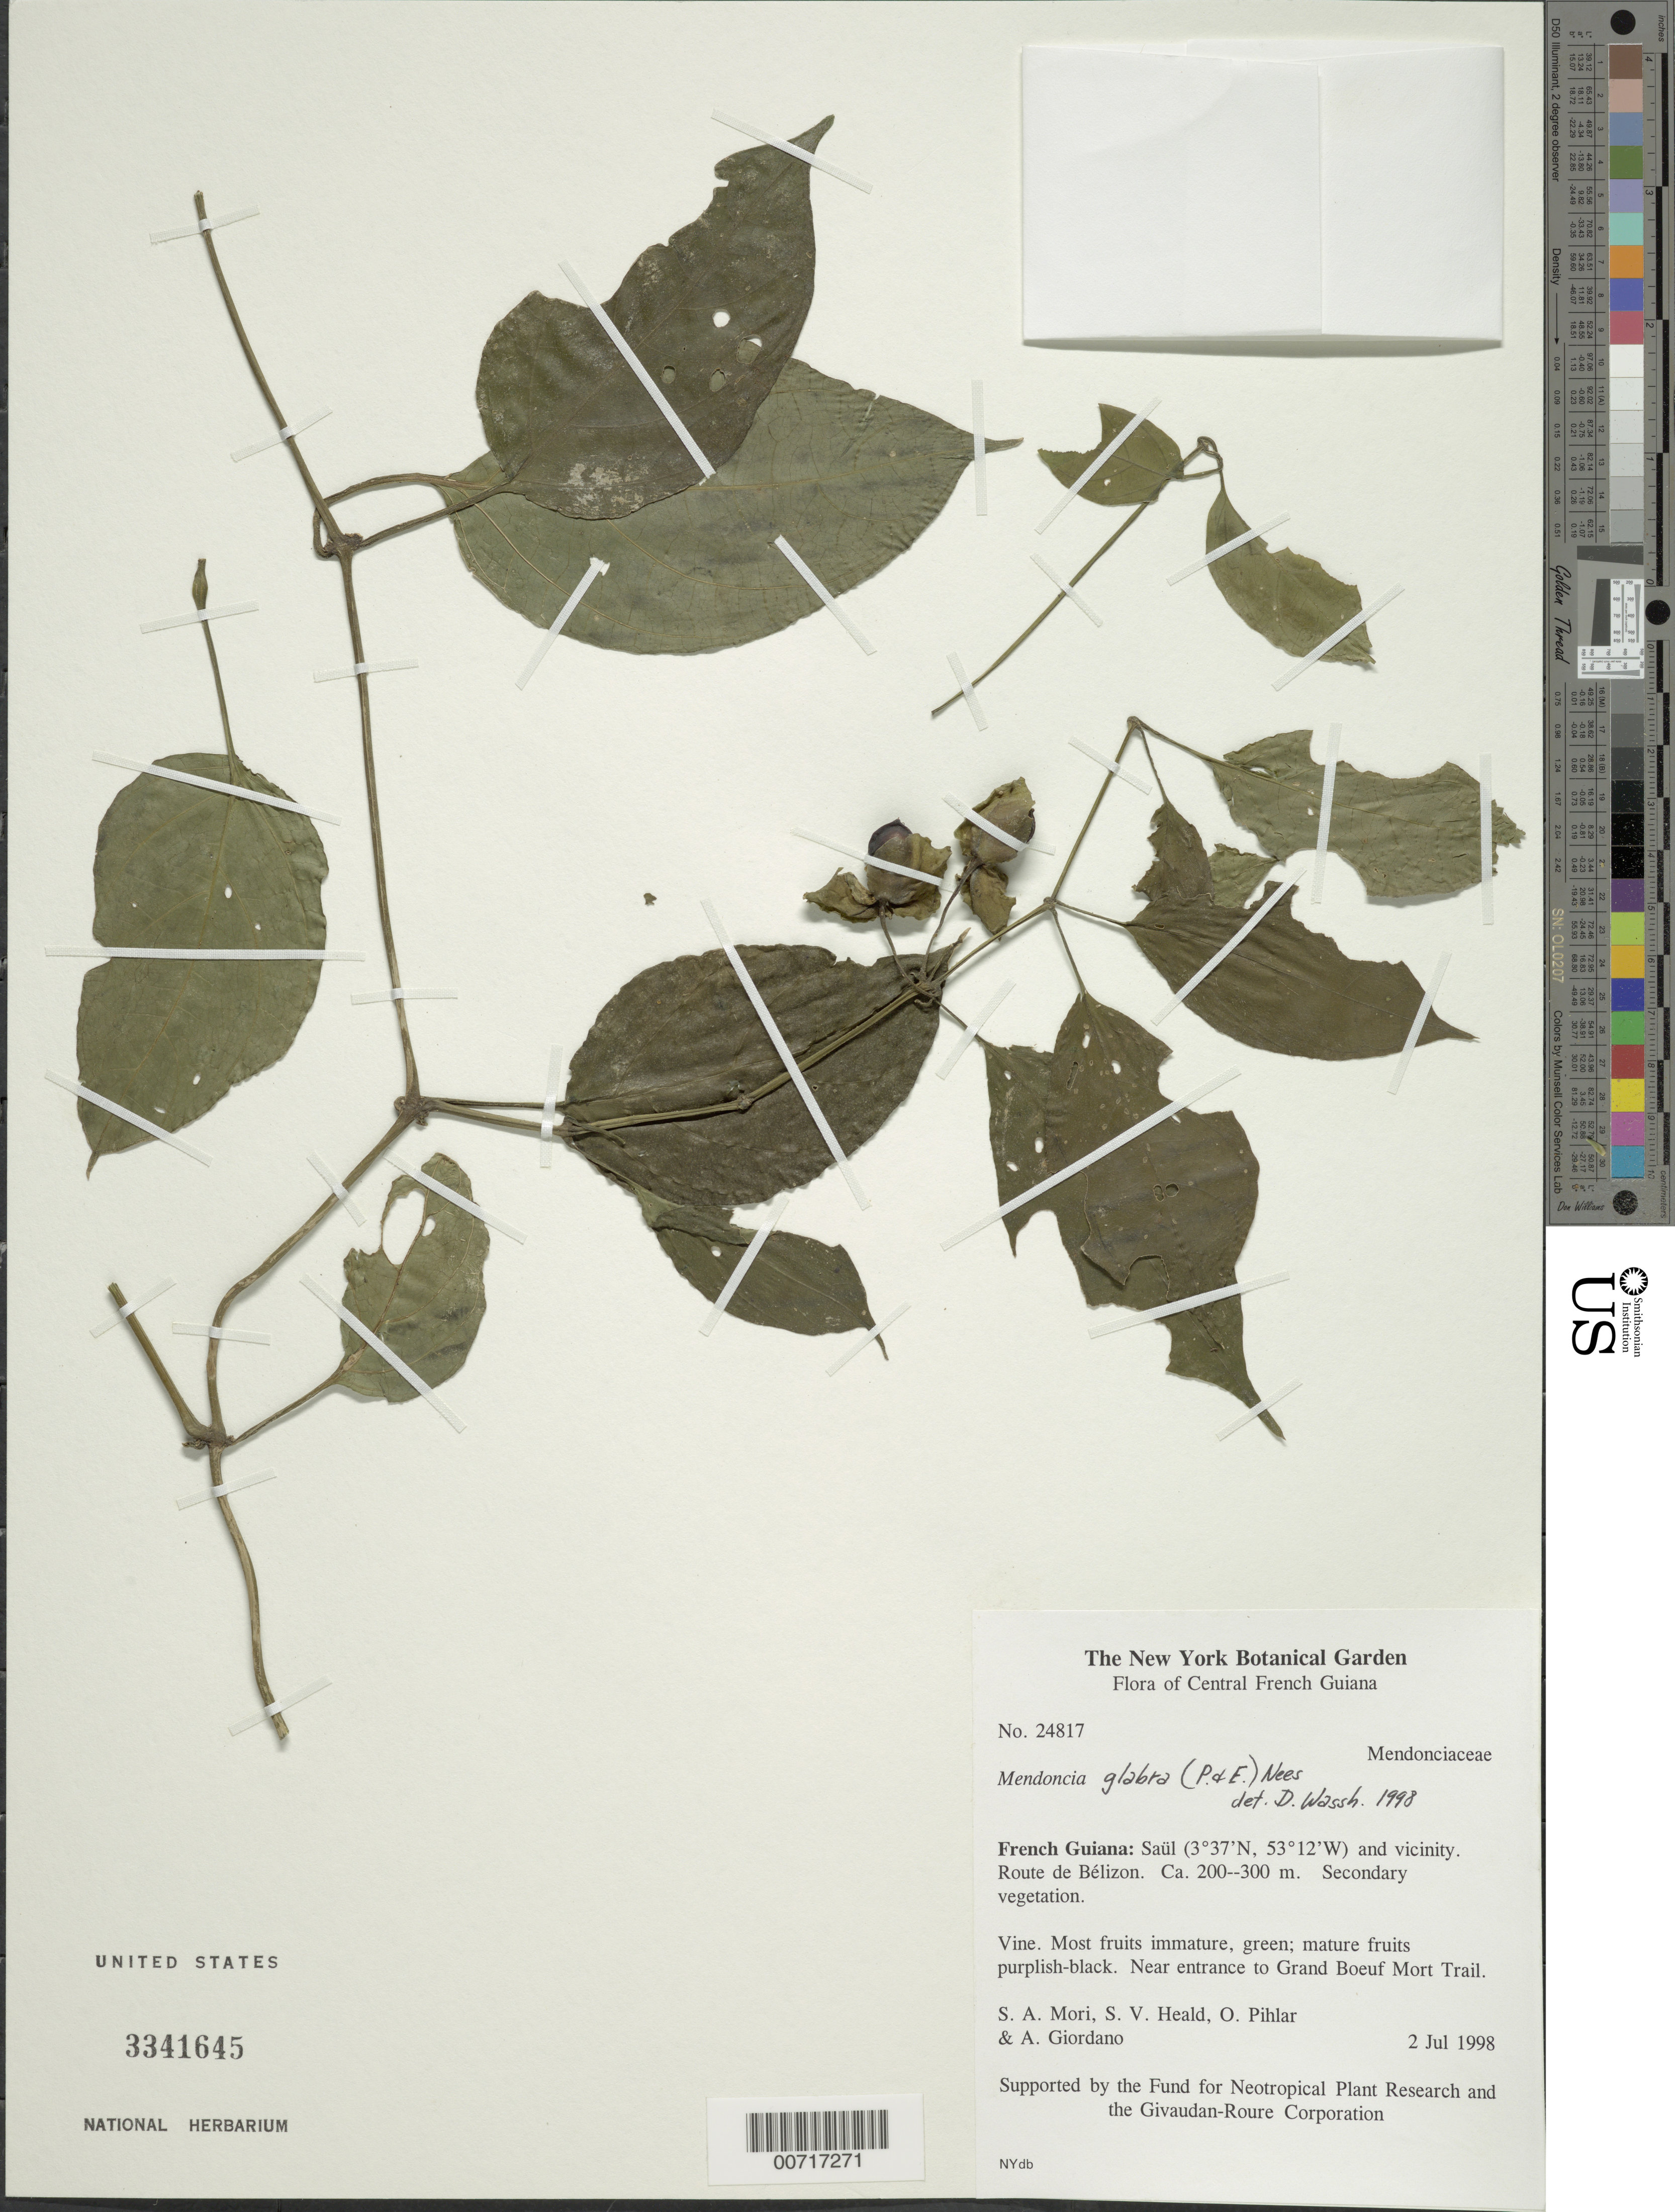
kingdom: Plantae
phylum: Tracheophyta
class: Magnoliopsida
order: Lamiales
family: Acanthaceae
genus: Mendoncia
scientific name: Mendoncia glabra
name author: (Poepp. & Endl.) Nees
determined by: Wasshausen, Dieter C., (BOT), Smithsonian Institution - National Museum of Natural History (UNITED STATES)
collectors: S. Mori, S. Heald, O. Pihlar & A. Giordano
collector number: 24817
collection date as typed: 2-Jul-98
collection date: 1998-07-02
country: French Guiana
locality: Saül and vic., Route de Bélizon. Near entrace to Grand Boeuf Mort Trail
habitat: Secondary vegetation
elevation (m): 200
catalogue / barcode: US 3341645